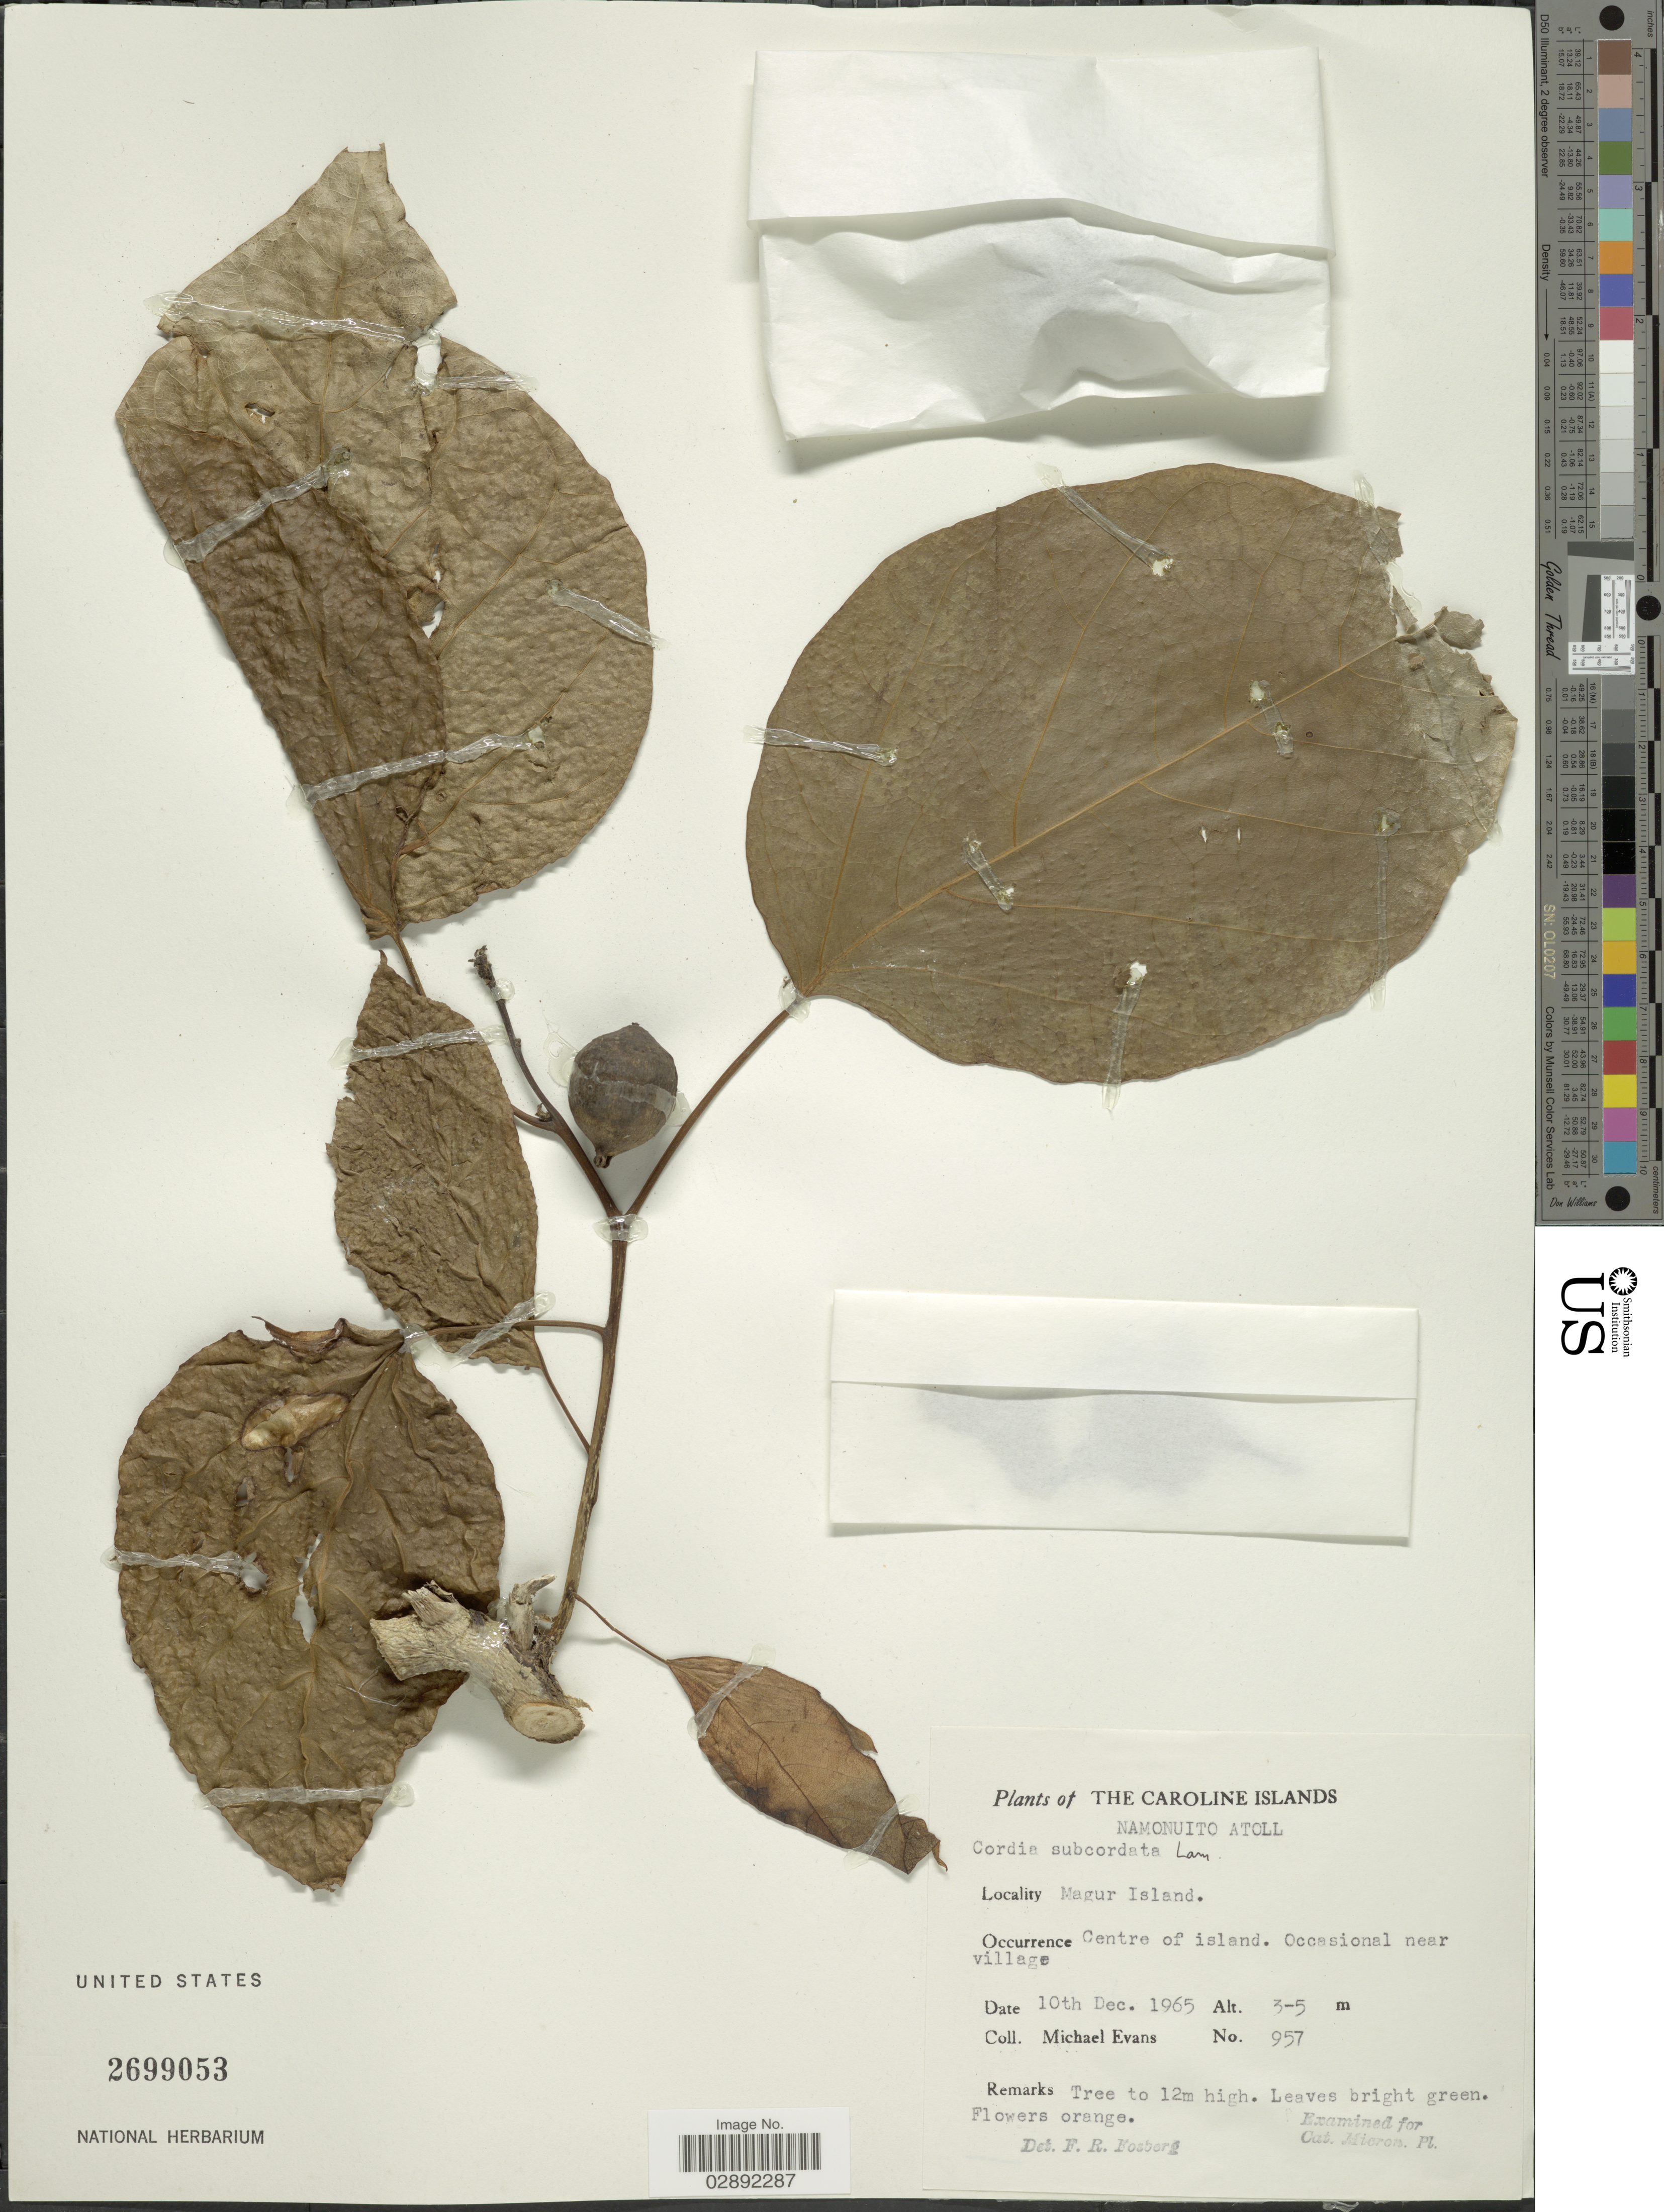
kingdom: Plantae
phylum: Tracheophyta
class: Magnoliopsida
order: Boraginales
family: Cordiaceae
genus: Cordia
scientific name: Cordia subcordata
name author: Lam.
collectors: M. Evans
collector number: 957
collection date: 1965-12-10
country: Micronesia, Federated States of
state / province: Truk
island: Namonuito Atoll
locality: Caroline Islands. Namonuito Atoll. Magur Island. Centre of island.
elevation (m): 3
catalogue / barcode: US 2699053